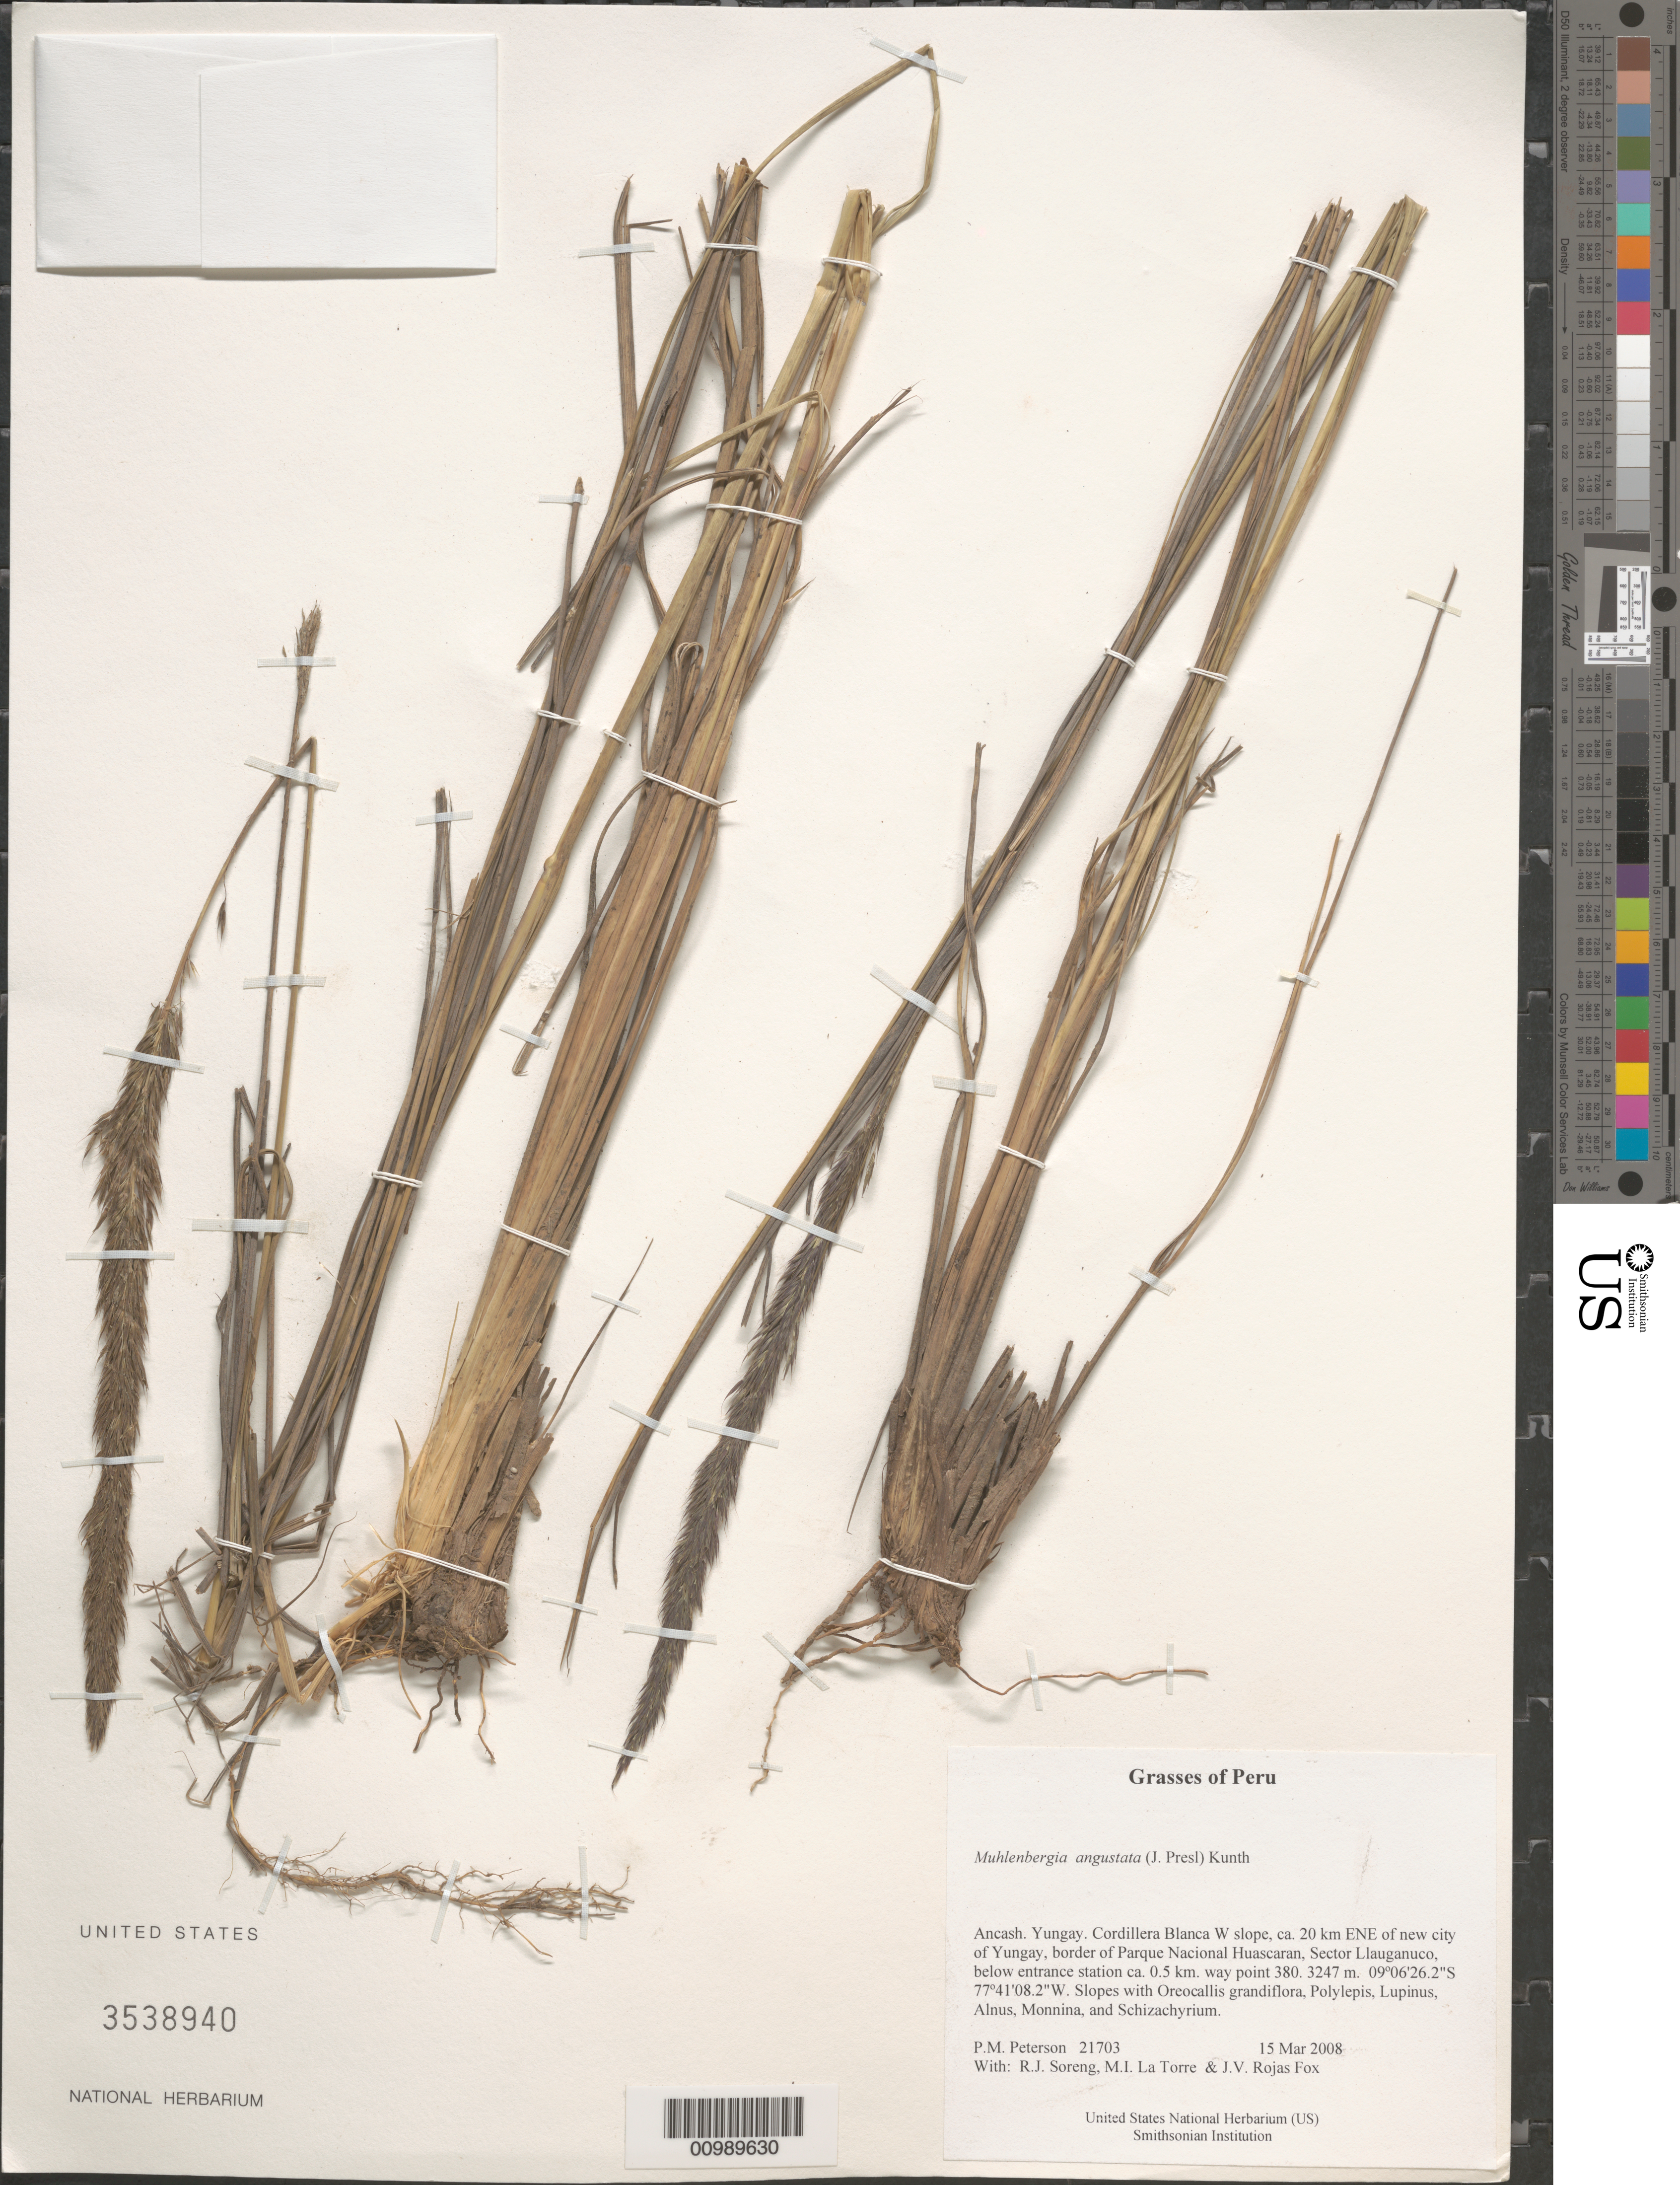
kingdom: Plantae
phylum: Tracheophyta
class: Liliopsida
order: Poales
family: Poaceae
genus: Muhlenbergia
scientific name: Muhlenbergia coerulea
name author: (Griseb.) Mez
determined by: Peterson, Paul M., (BOT), Smithsonian Institution - National Museum of Natural History (UNITED STATES)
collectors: P. M. Peterson, R. J. Soreng, M. Torre & J. Rojas Fox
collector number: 21703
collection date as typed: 15 Mar 2008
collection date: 2008-03-15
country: Peru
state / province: Ancash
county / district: Yungay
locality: Cordillera Blanca W slope, ca. 20 km ENE of new city of Yungay, border of Parque Nacional Huascaran, Sector Llauganuco, below entrance station ca. 0.5 km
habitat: Slopes with Oreocallis grandiflora, Polylepis, Lupinus, Alnus, Monnina, and Schizachyrium.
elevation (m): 3247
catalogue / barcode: US 3538940